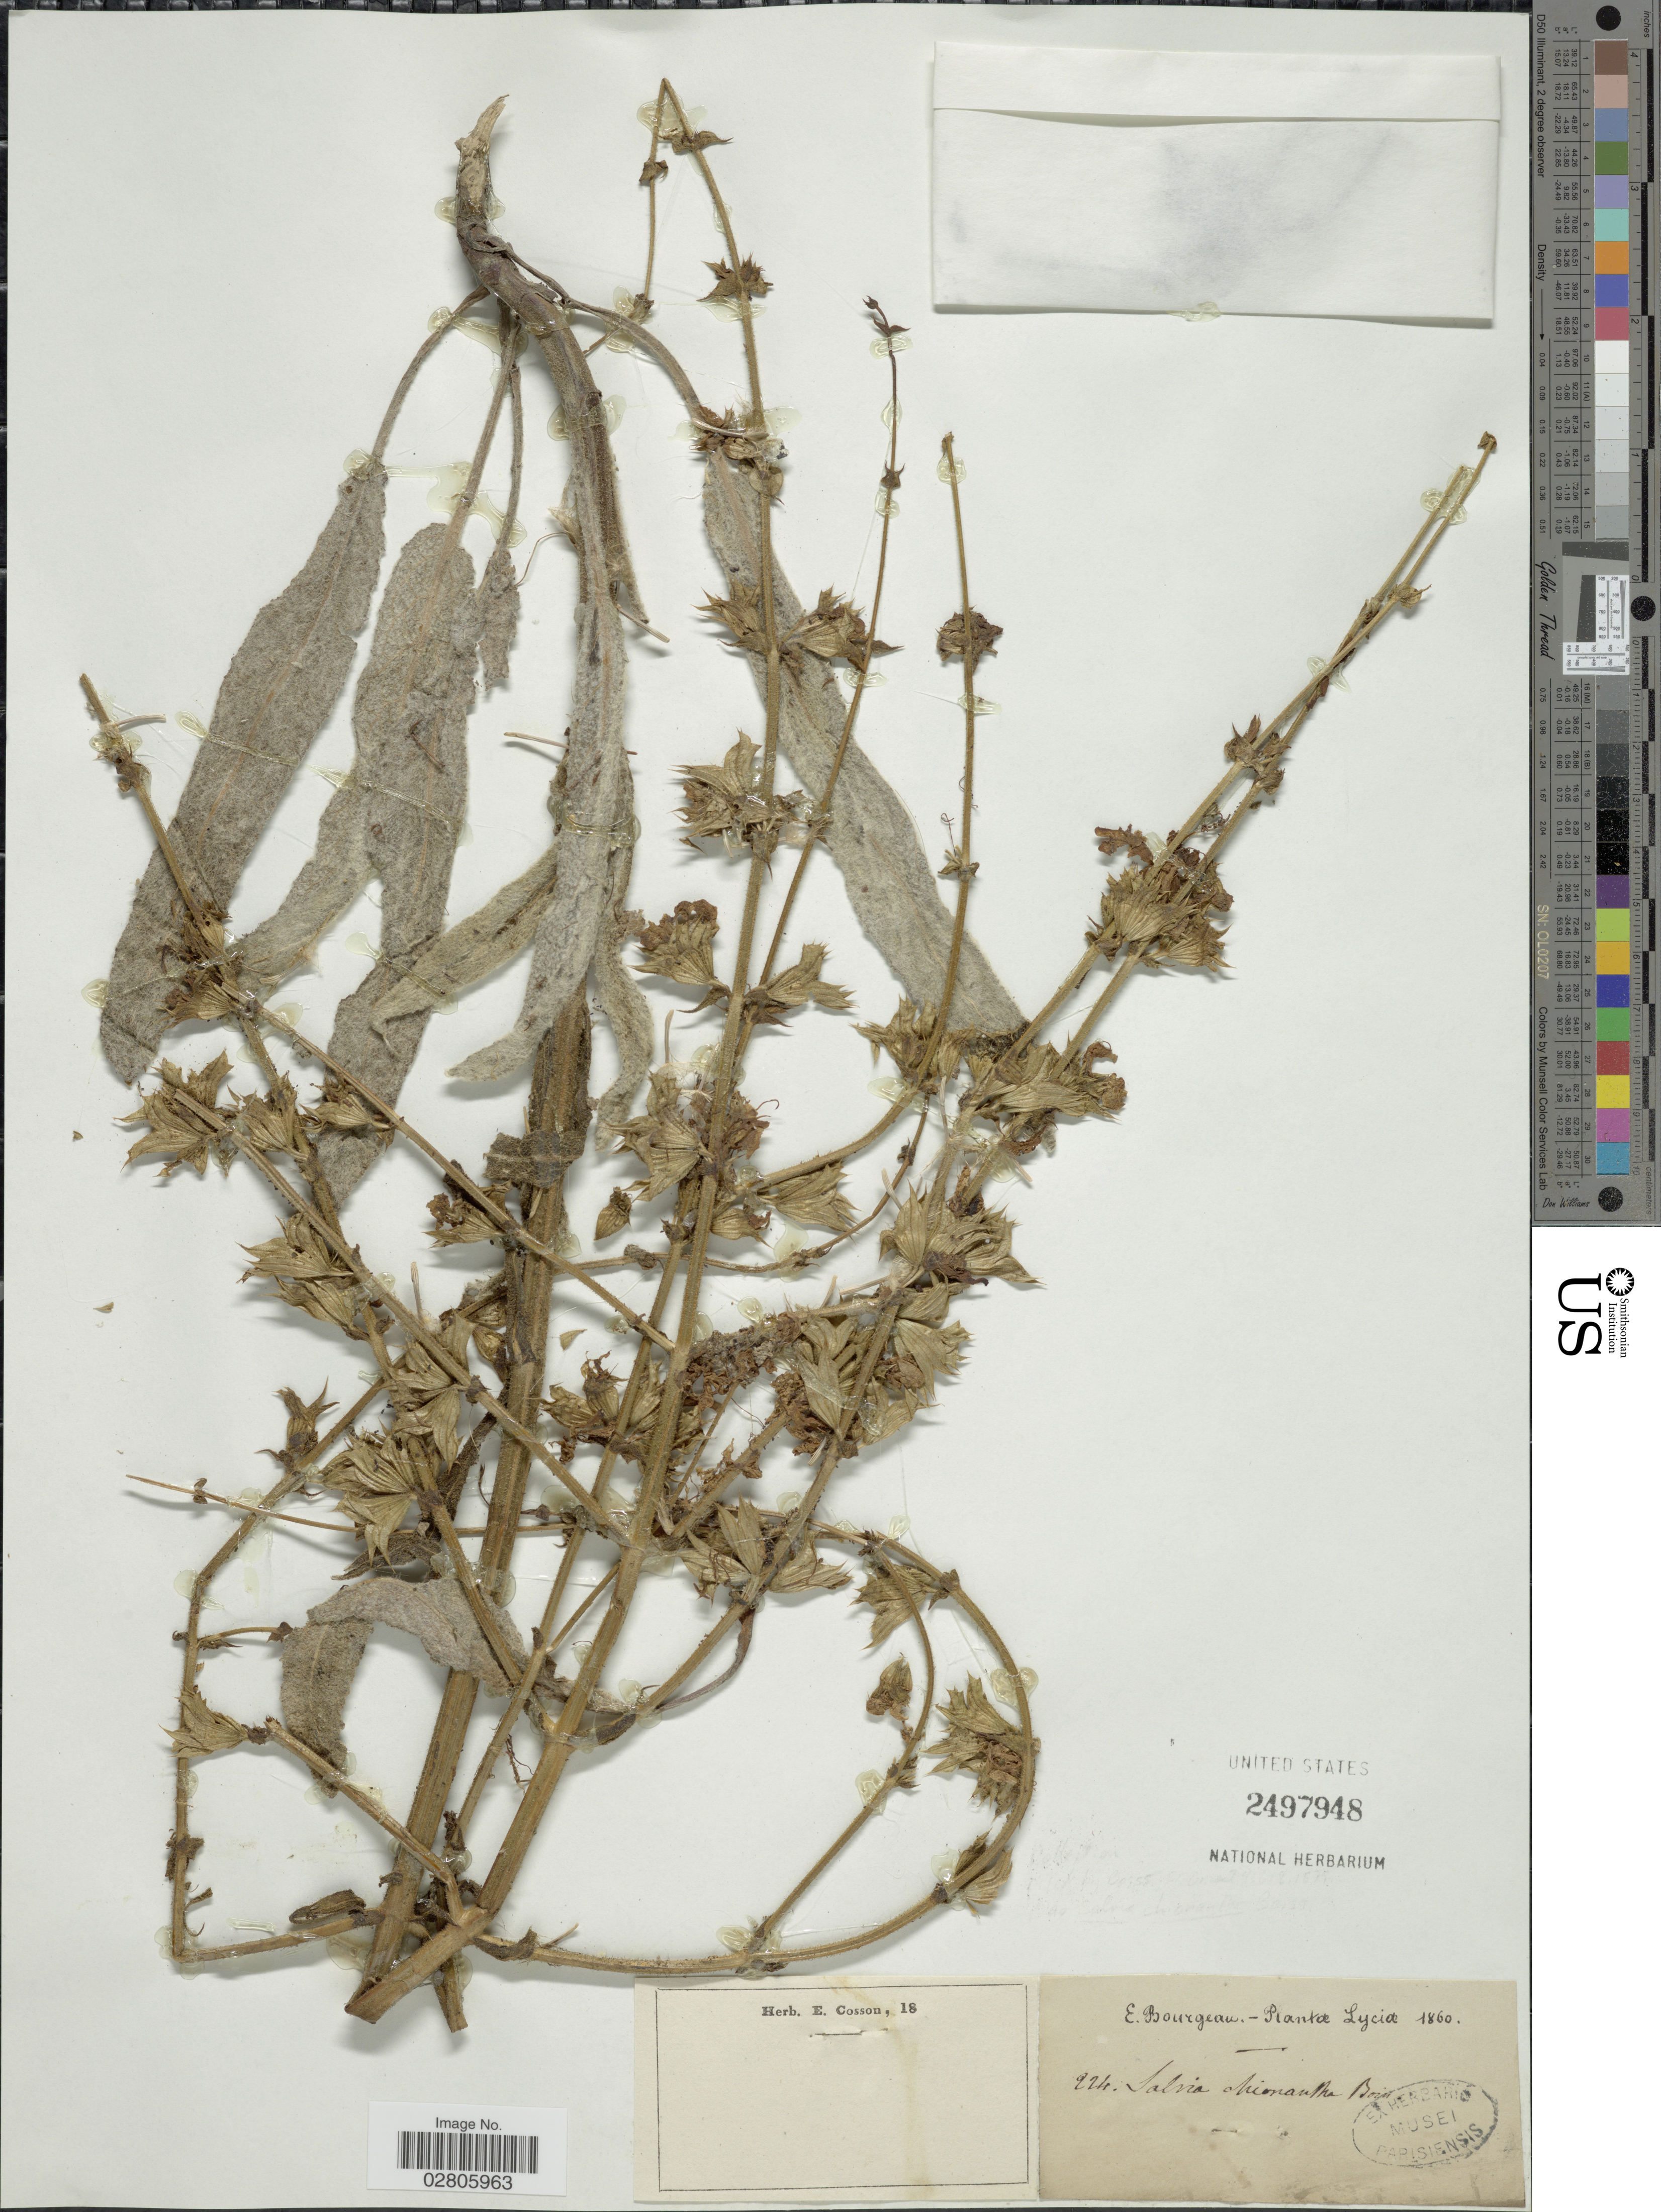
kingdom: Plantae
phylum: Tracheophyta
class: Magnoliopsida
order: Lamiales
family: Lamiaceae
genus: Salvia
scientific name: Salvia chionantha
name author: Boiss.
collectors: E. Bourgeau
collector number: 224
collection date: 1860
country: Turkey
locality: Lycia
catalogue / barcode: US 2497948